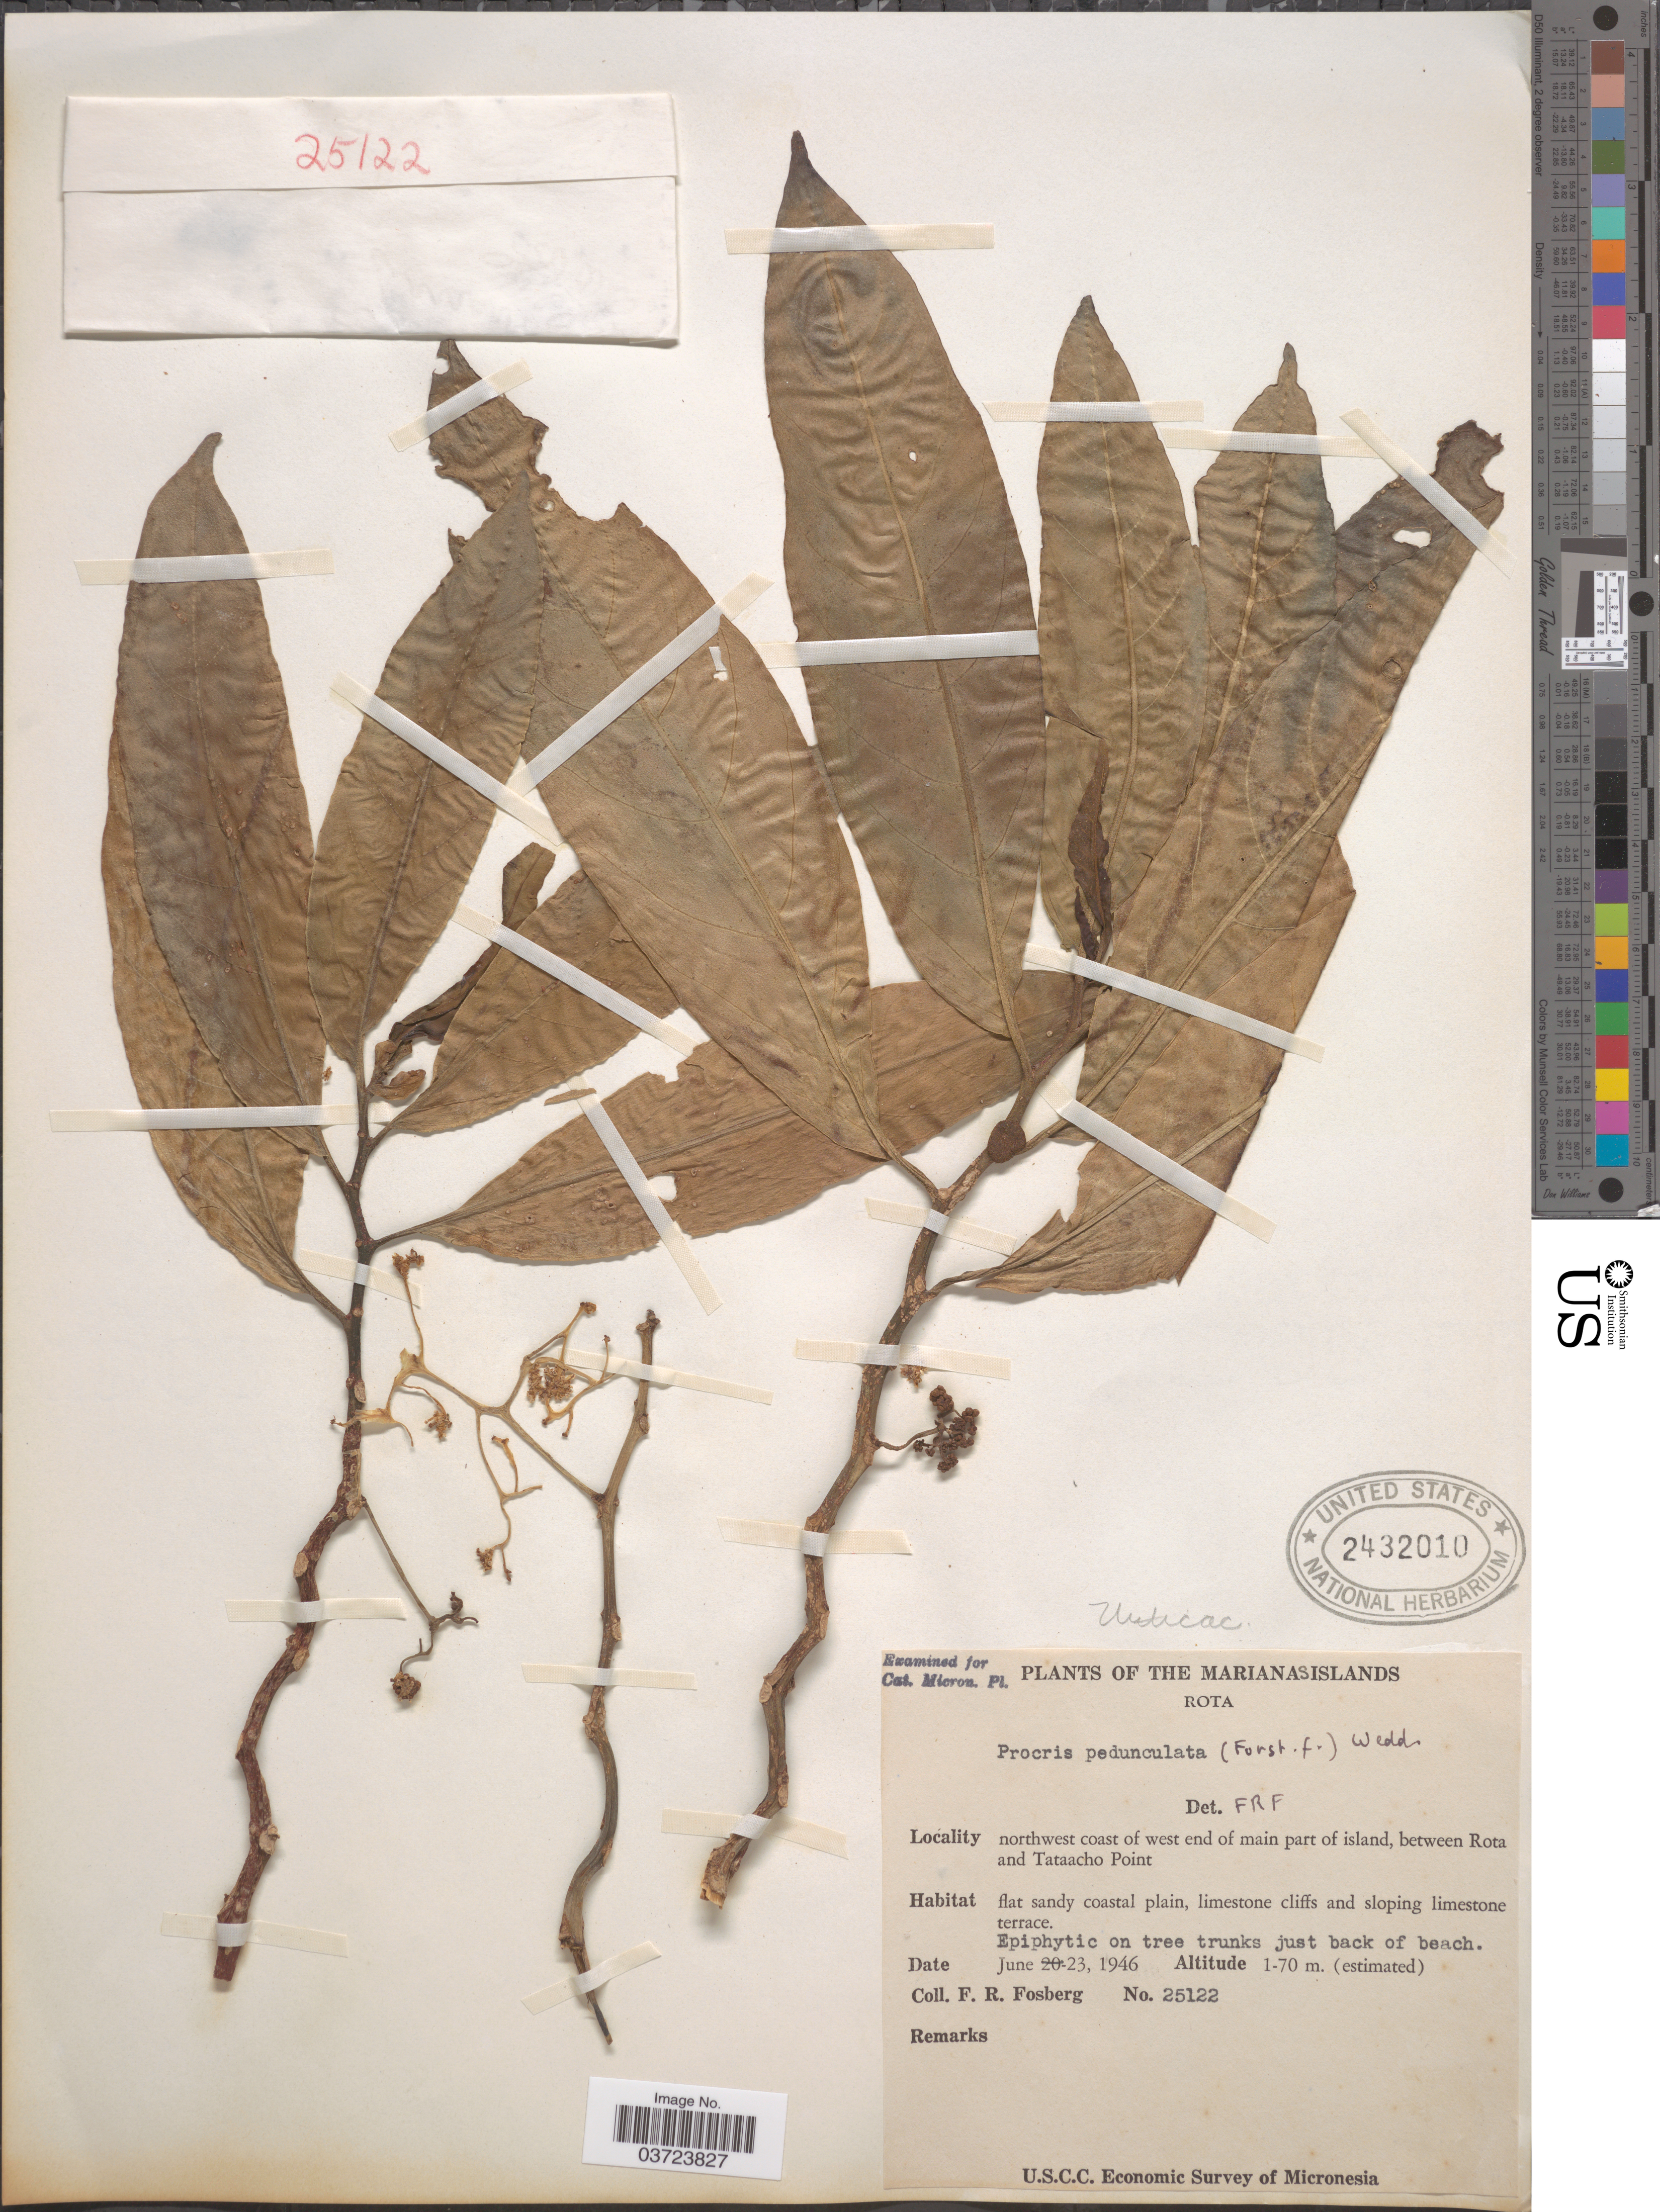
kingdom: Plantae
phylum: Tracheophyta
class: Magnoliopsida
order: Rosales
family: Urticaceae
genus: Procris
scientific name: Procris pedunculata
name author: (J.R. Forst. & G. Forst.) Wedd.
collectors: F. R. Fosberg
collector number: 25122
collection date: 1946-06-23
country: Northern Mariana Islands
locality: Marianas Islands. Rota. Northwest coast of west end of main part of island, between Rota and Tataacho Point.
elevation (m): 1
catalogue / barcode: US 2432010